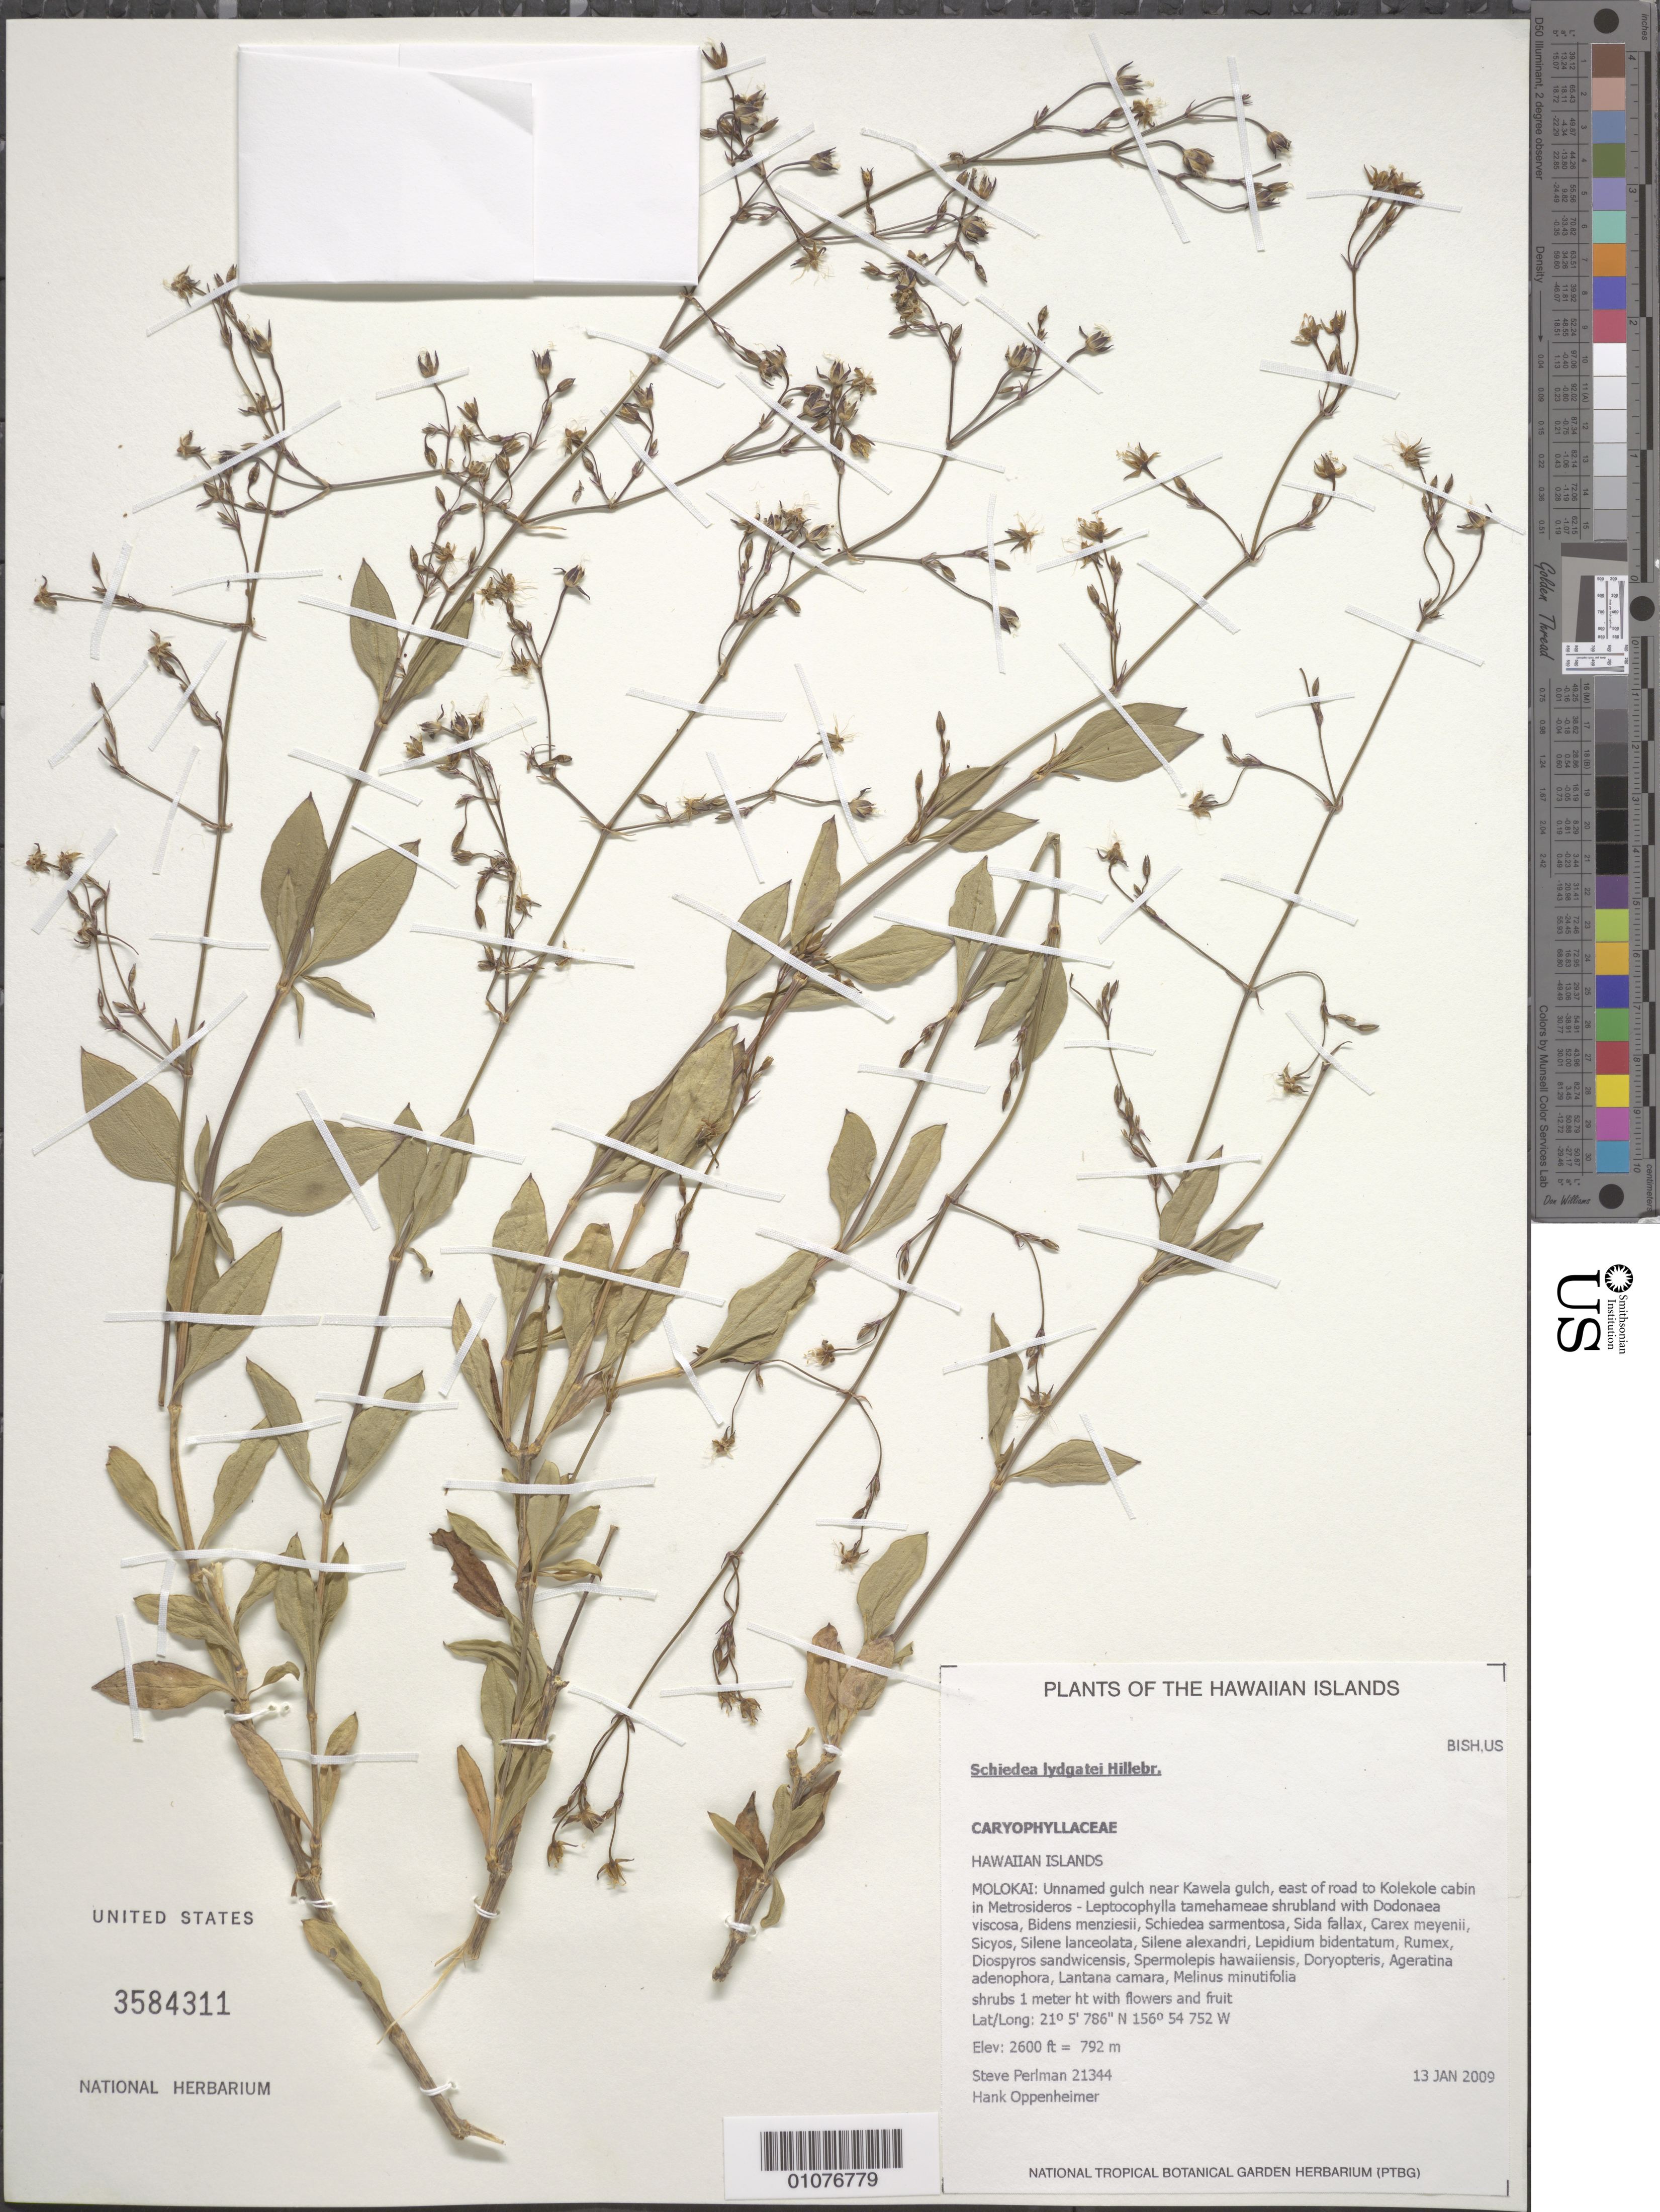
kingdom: Plantae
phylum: Tracheophyta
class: Magnoliopsida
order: Caryophyllales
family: Caryophyllaceae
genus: Schiedea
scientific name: Schiedea lydgatei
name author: Hillebr.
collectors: S. P. Perlman & H. Oppenheimer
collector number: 21344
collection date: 2009-01-13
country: United States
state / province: Hawaii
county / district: Maui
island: Moloka'i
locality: Unnamed gulch near Kawela gulch, E of road to Kolekole cabin.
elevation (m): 792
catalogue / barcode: US 3584311